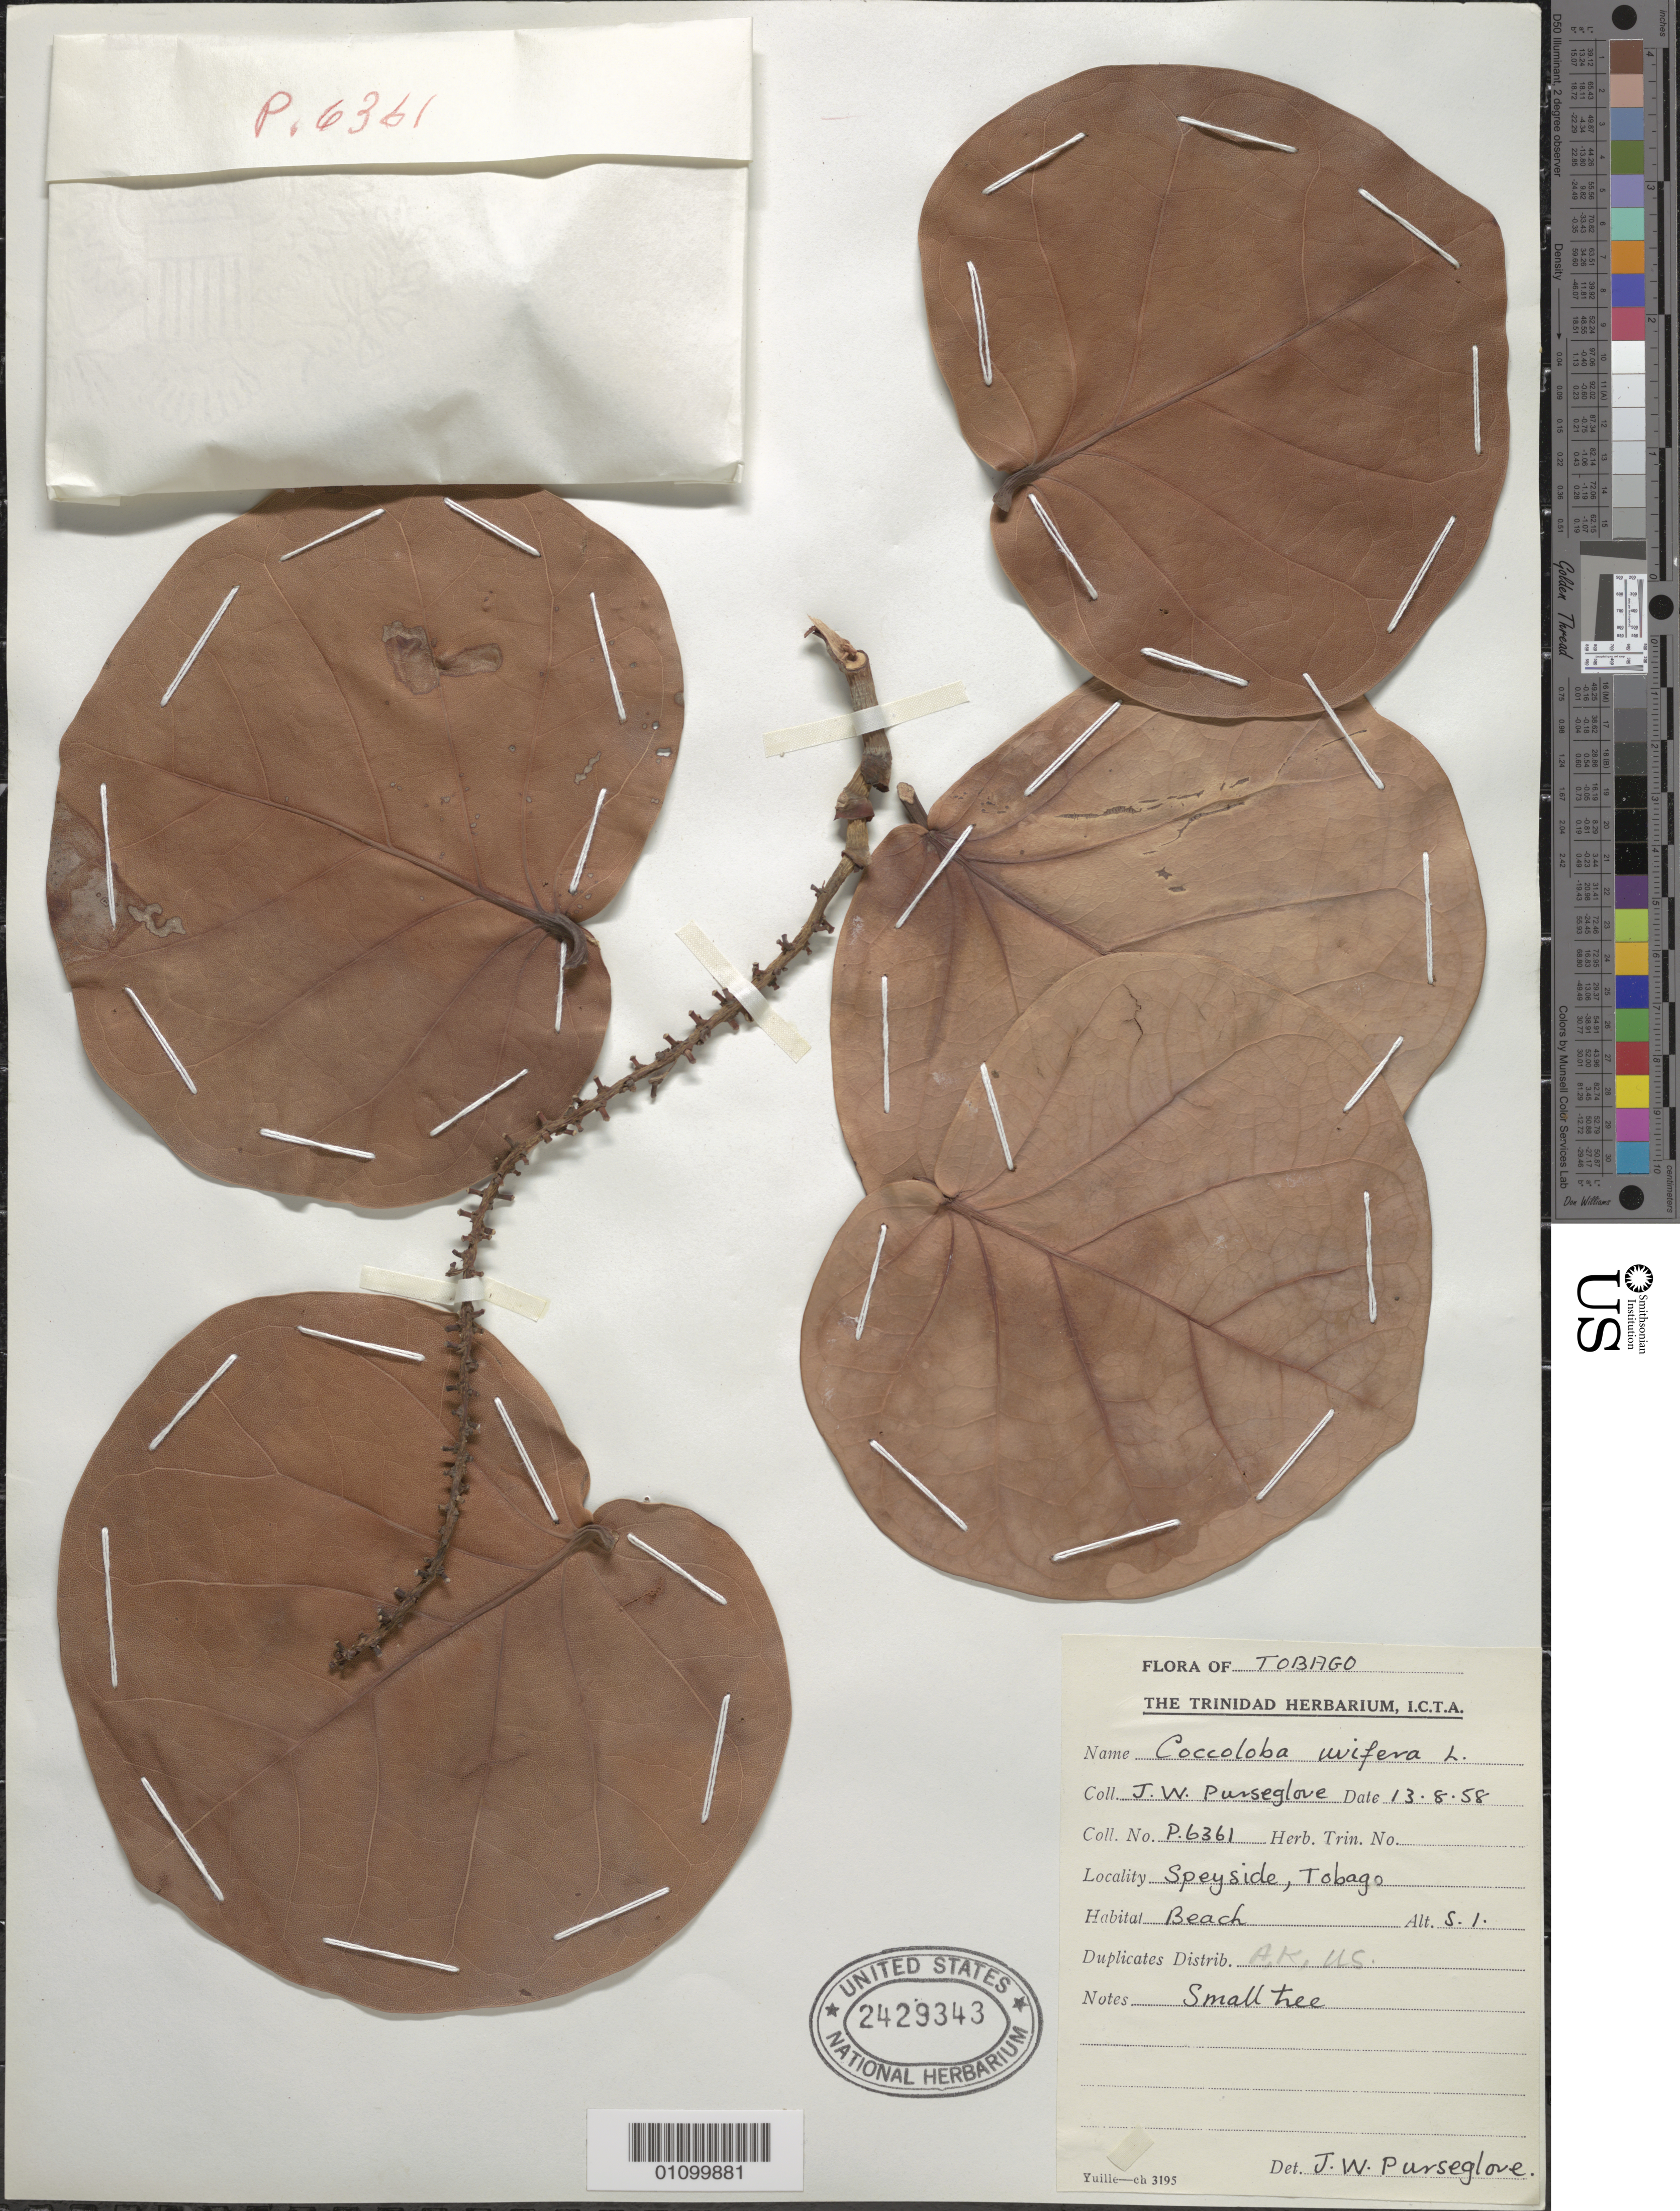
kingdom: Plantae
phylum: Tracheophyta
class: Magnoliopsida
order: Caryophyllales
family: Polygonaceae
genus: Coccoloba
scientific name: Coccoloba uvifera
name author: L.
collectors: J. Purseglove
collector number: P.6361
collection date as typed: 13 Aug 1958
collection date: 1958-08-13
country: Trinidad and Tobago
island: Tobago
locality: Speyside.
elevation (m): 0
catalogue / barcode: US 2429343